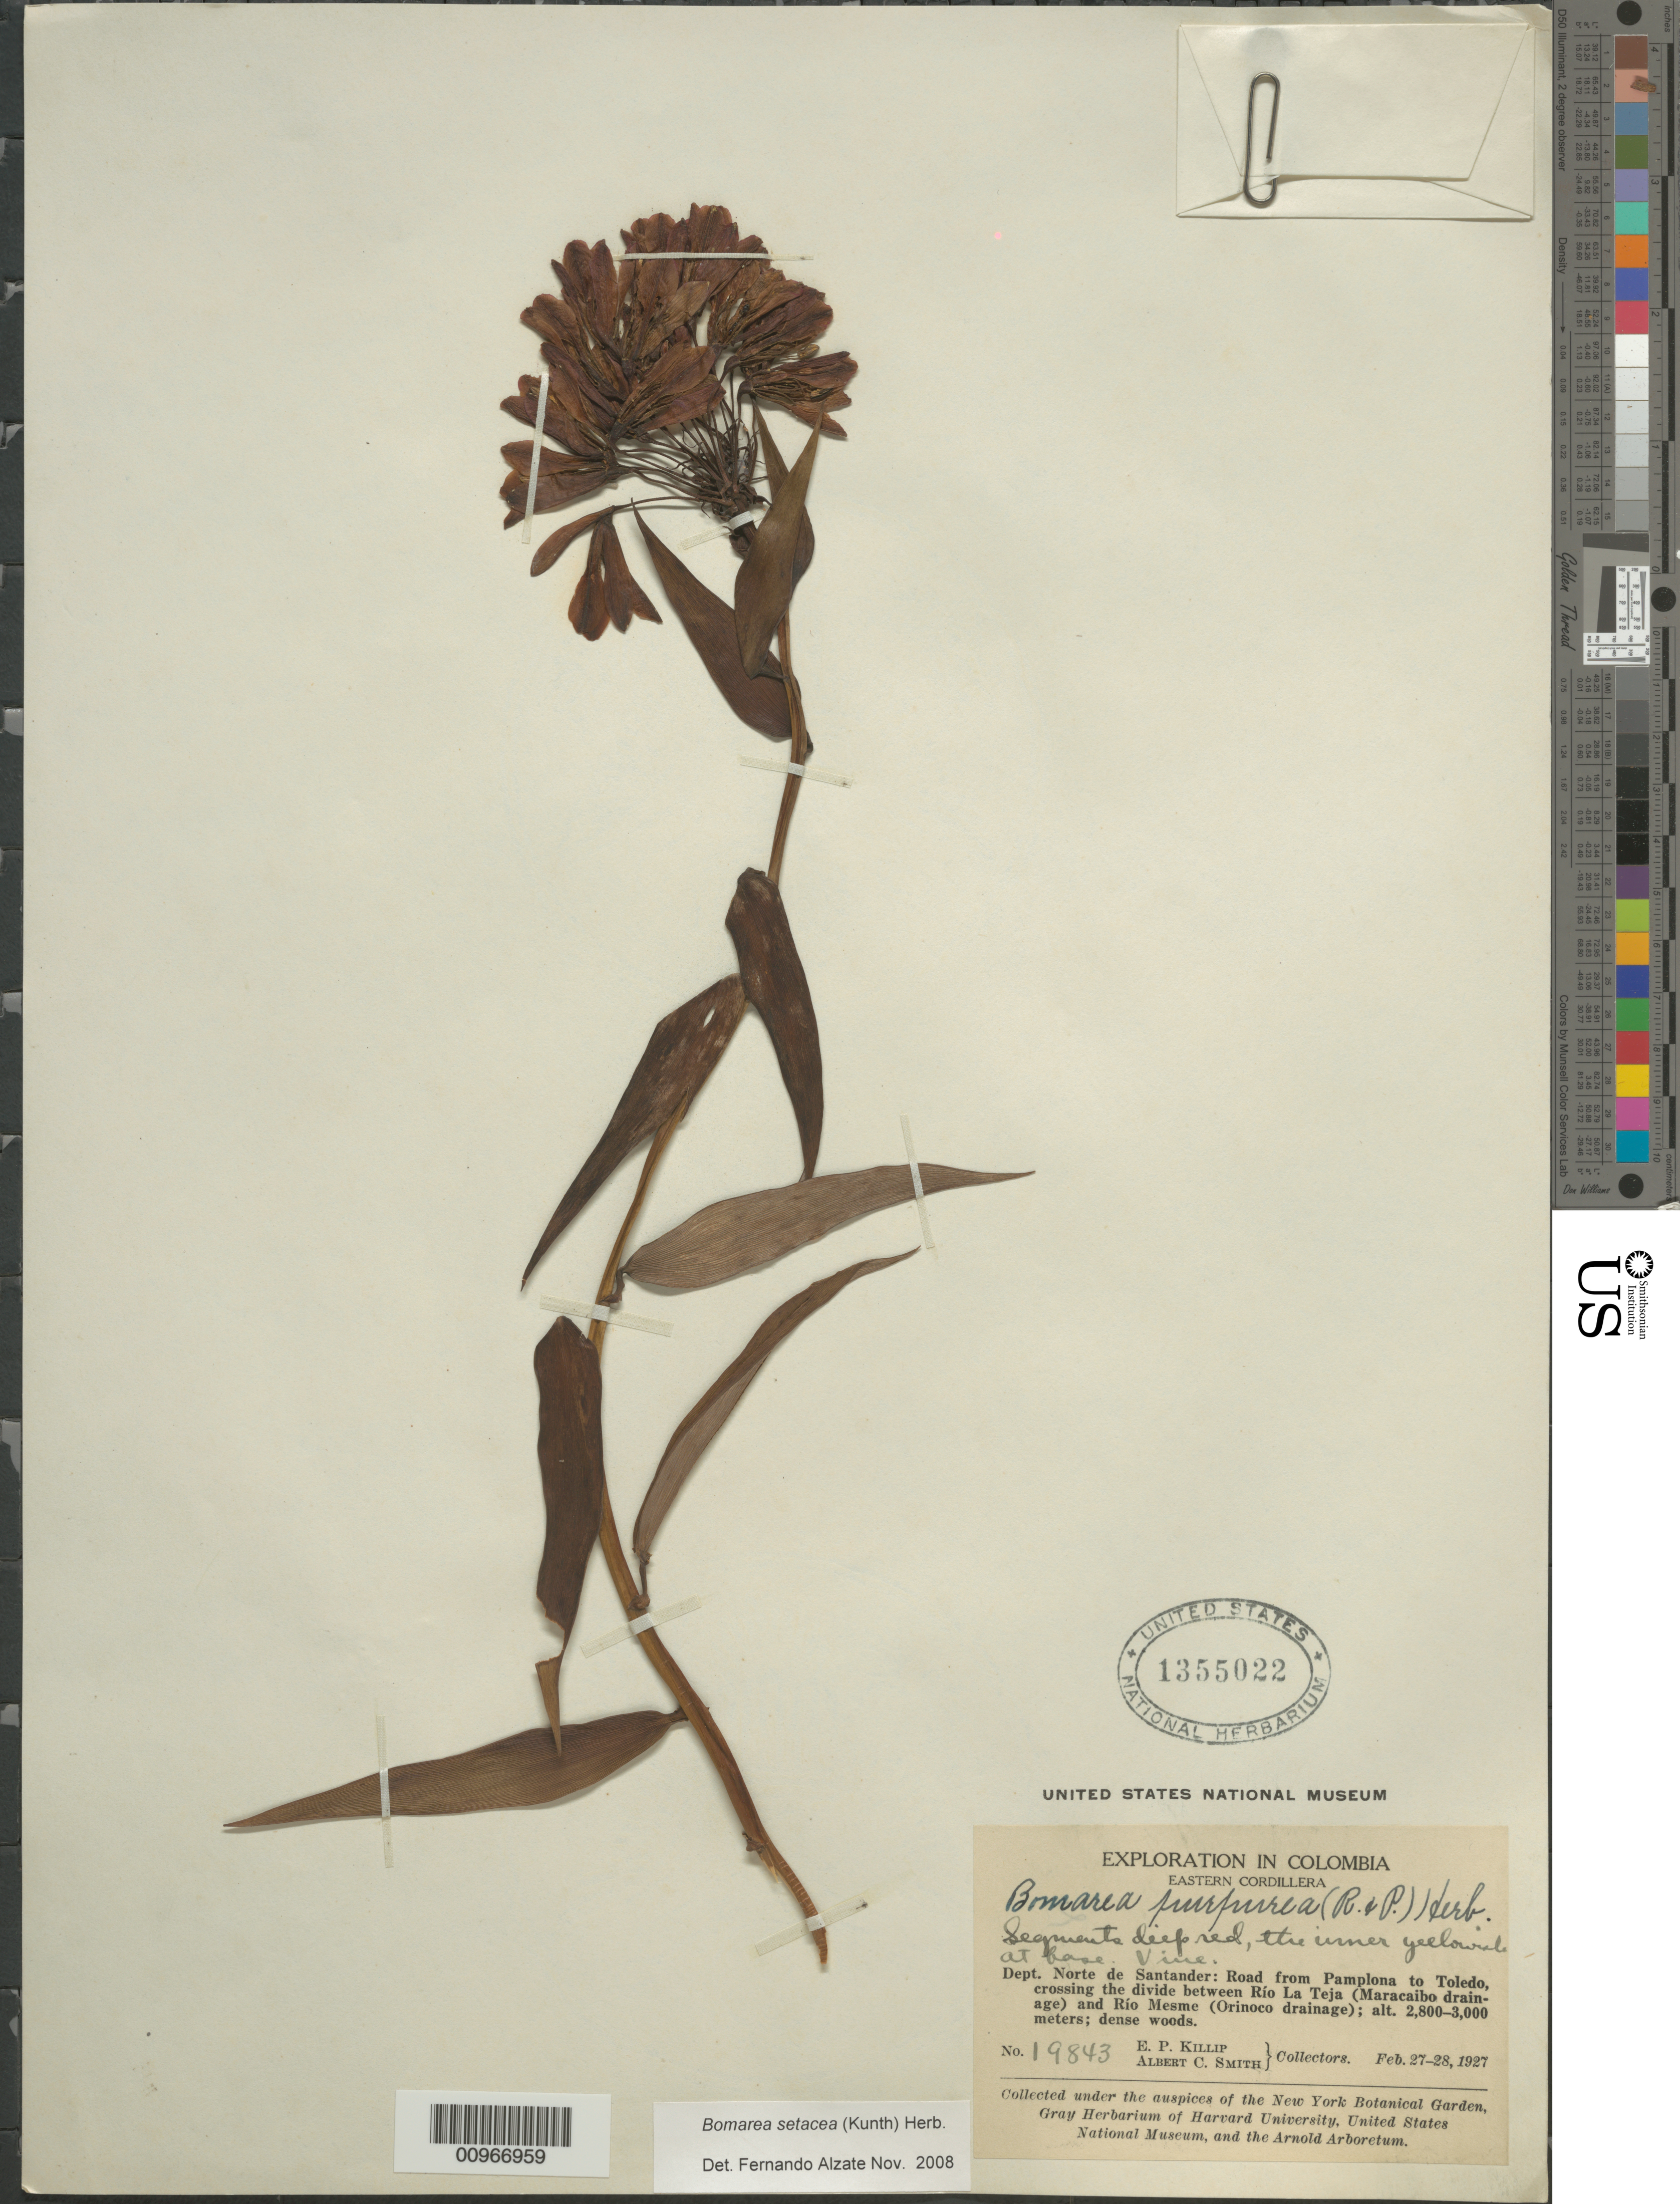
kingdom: Plantae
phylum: Tracheophyta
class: Liliopsida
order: Liliales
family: Alstroemeriaceae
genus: Bomarea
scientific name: Bomarea setacea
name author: (Ruiz & Pav.) Herb.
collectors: E. P. Killip & A. C. Smith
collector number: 19843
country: Colombia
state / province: Santander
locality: Road from Pamplona to Toledo, divide between Rio La Teja and Rio Mesme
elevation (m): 2800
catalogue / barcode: US 1355022